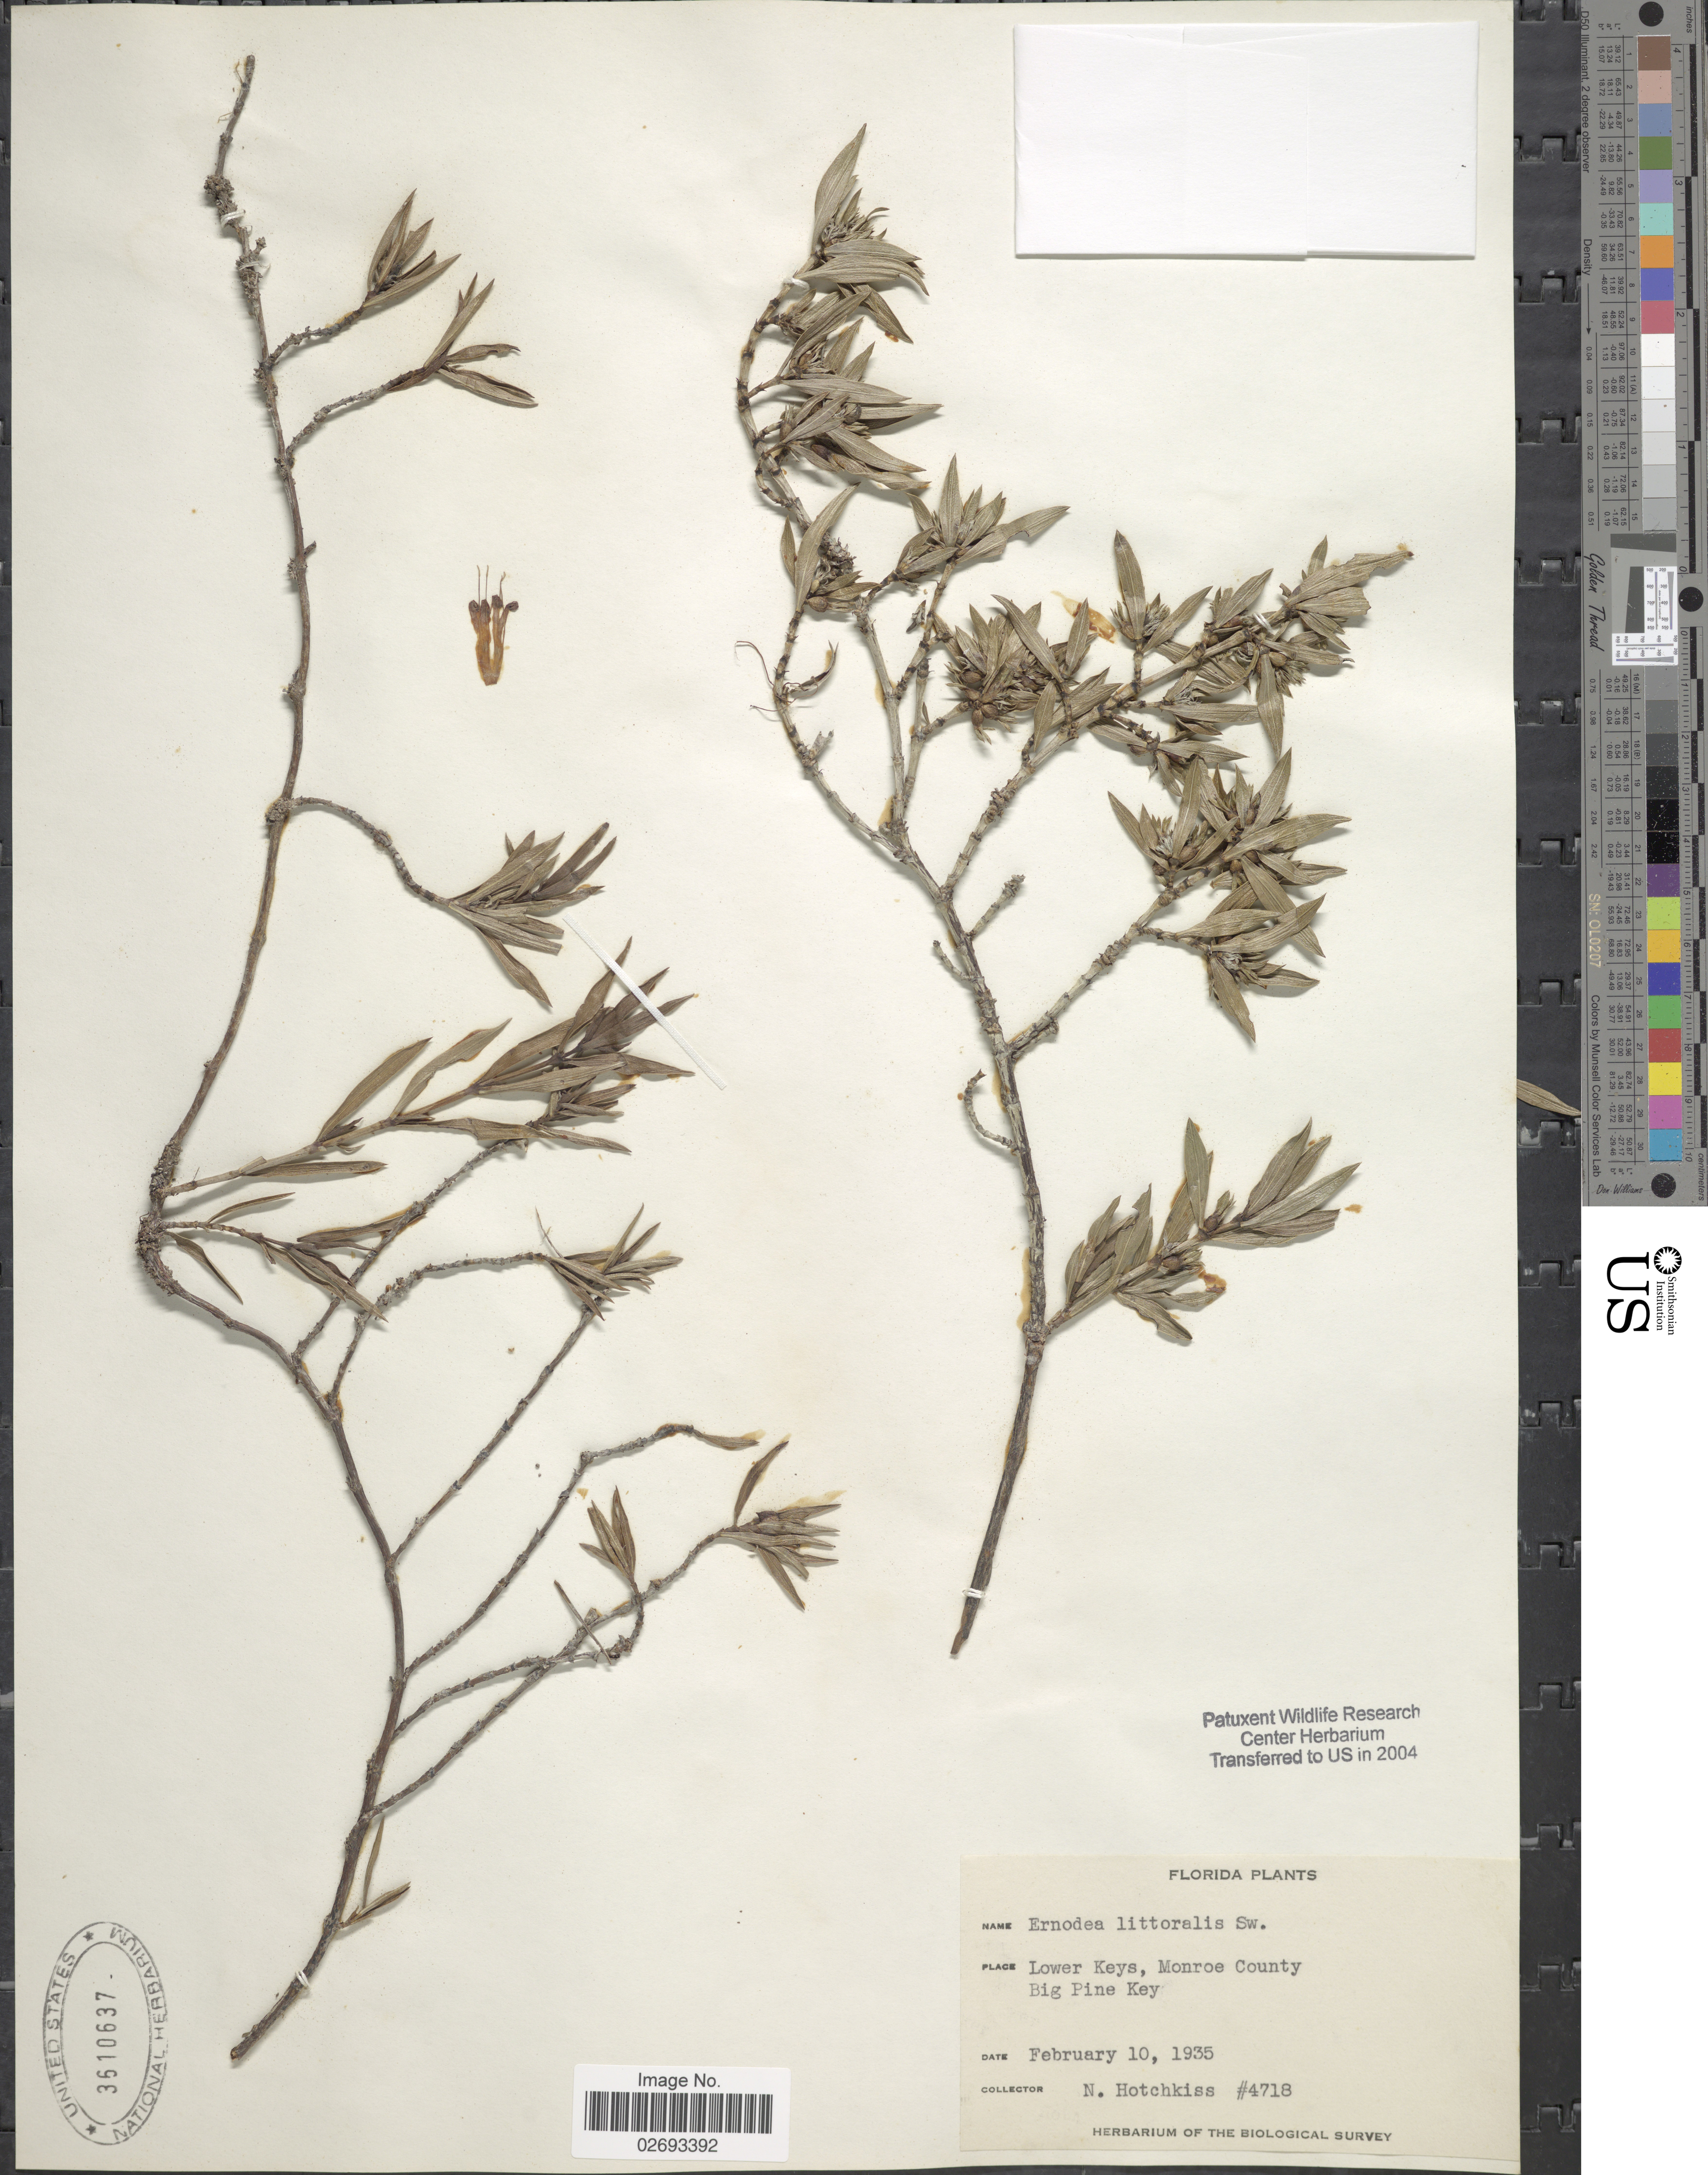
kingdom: Plantae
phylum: Tracheophyta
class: Magnoliopsida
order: Gentianales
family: Rubiaceae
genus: Ernodea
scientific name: Ernodea littoralis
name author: Sw.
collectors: N. Hotchkiss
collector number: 4718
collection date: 1935-02-10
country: United States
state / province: Florida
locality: Lower Keys, Monroe County, Big Pine Key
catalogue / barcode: US 3610637